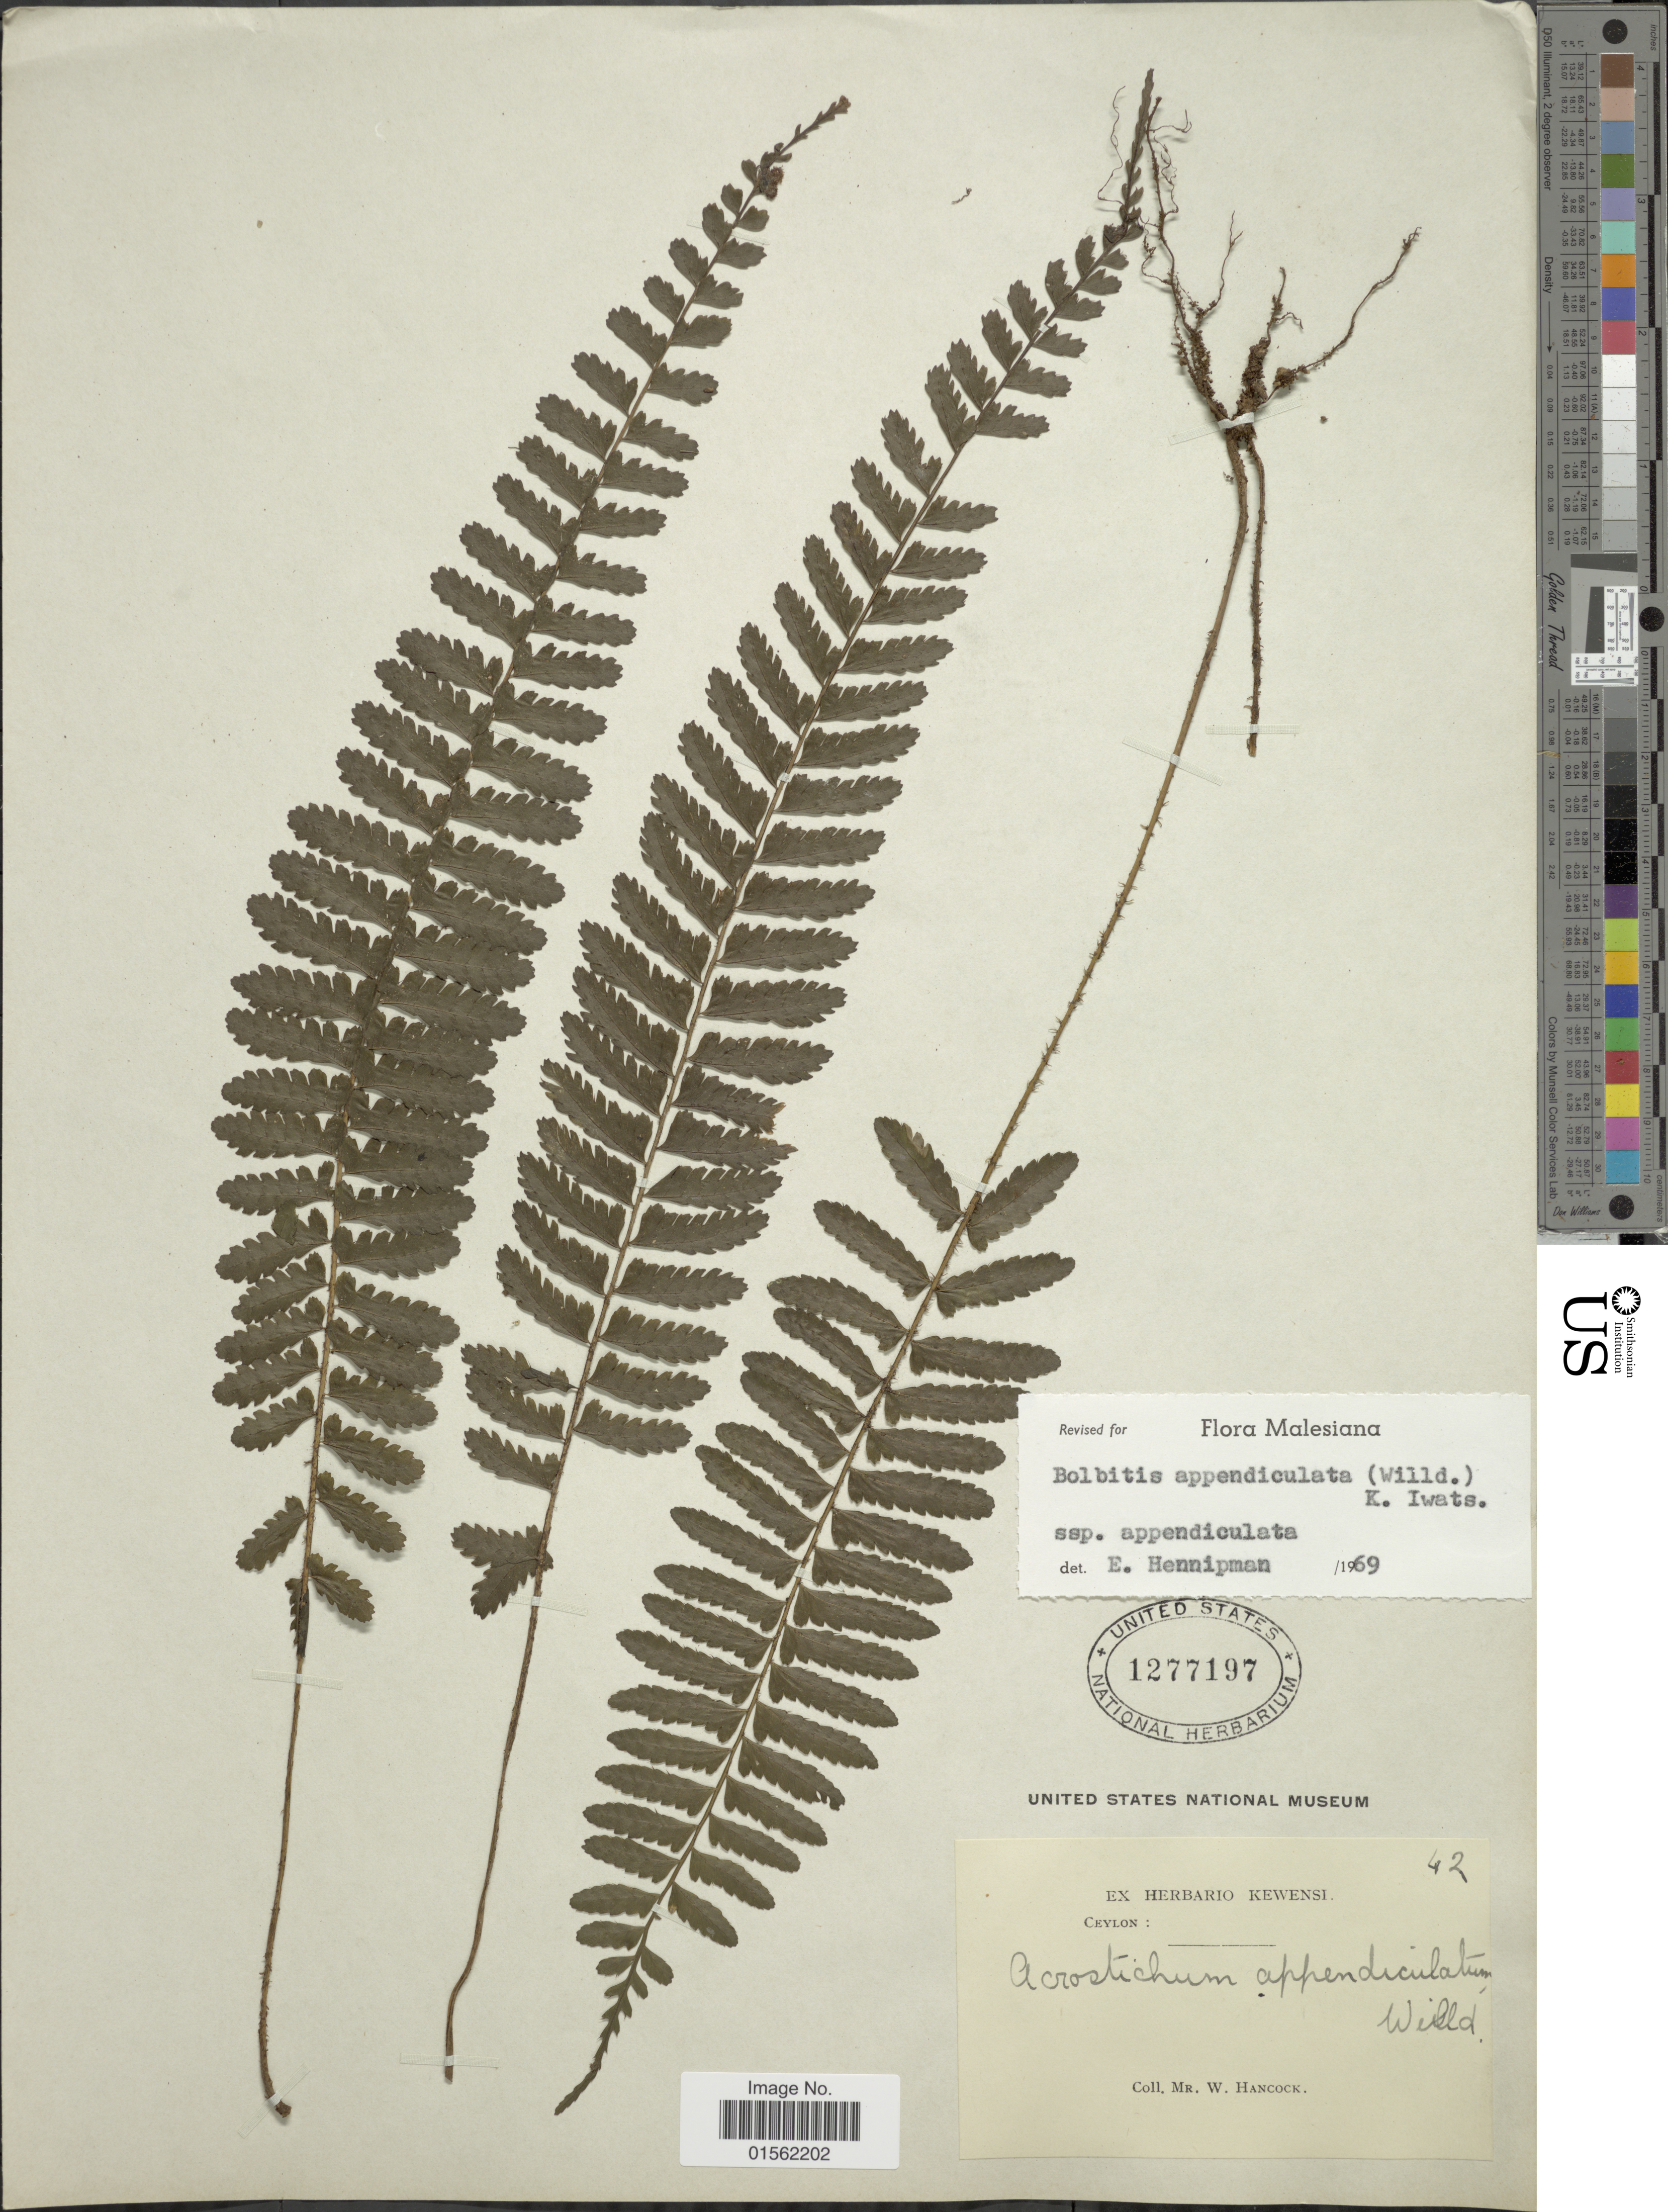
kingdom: Plantae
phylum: Tracheophyta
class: Polypodiopsida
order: Polypodiales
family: Dryopteridaceae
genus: Bolbitis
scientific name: Bolbitis appendiculata var. appendiculata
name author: (Willd.) K. Iwats.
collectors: W. Hancock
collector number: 42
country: Sri Lanka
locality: Ceylon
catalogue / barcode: US 1277197